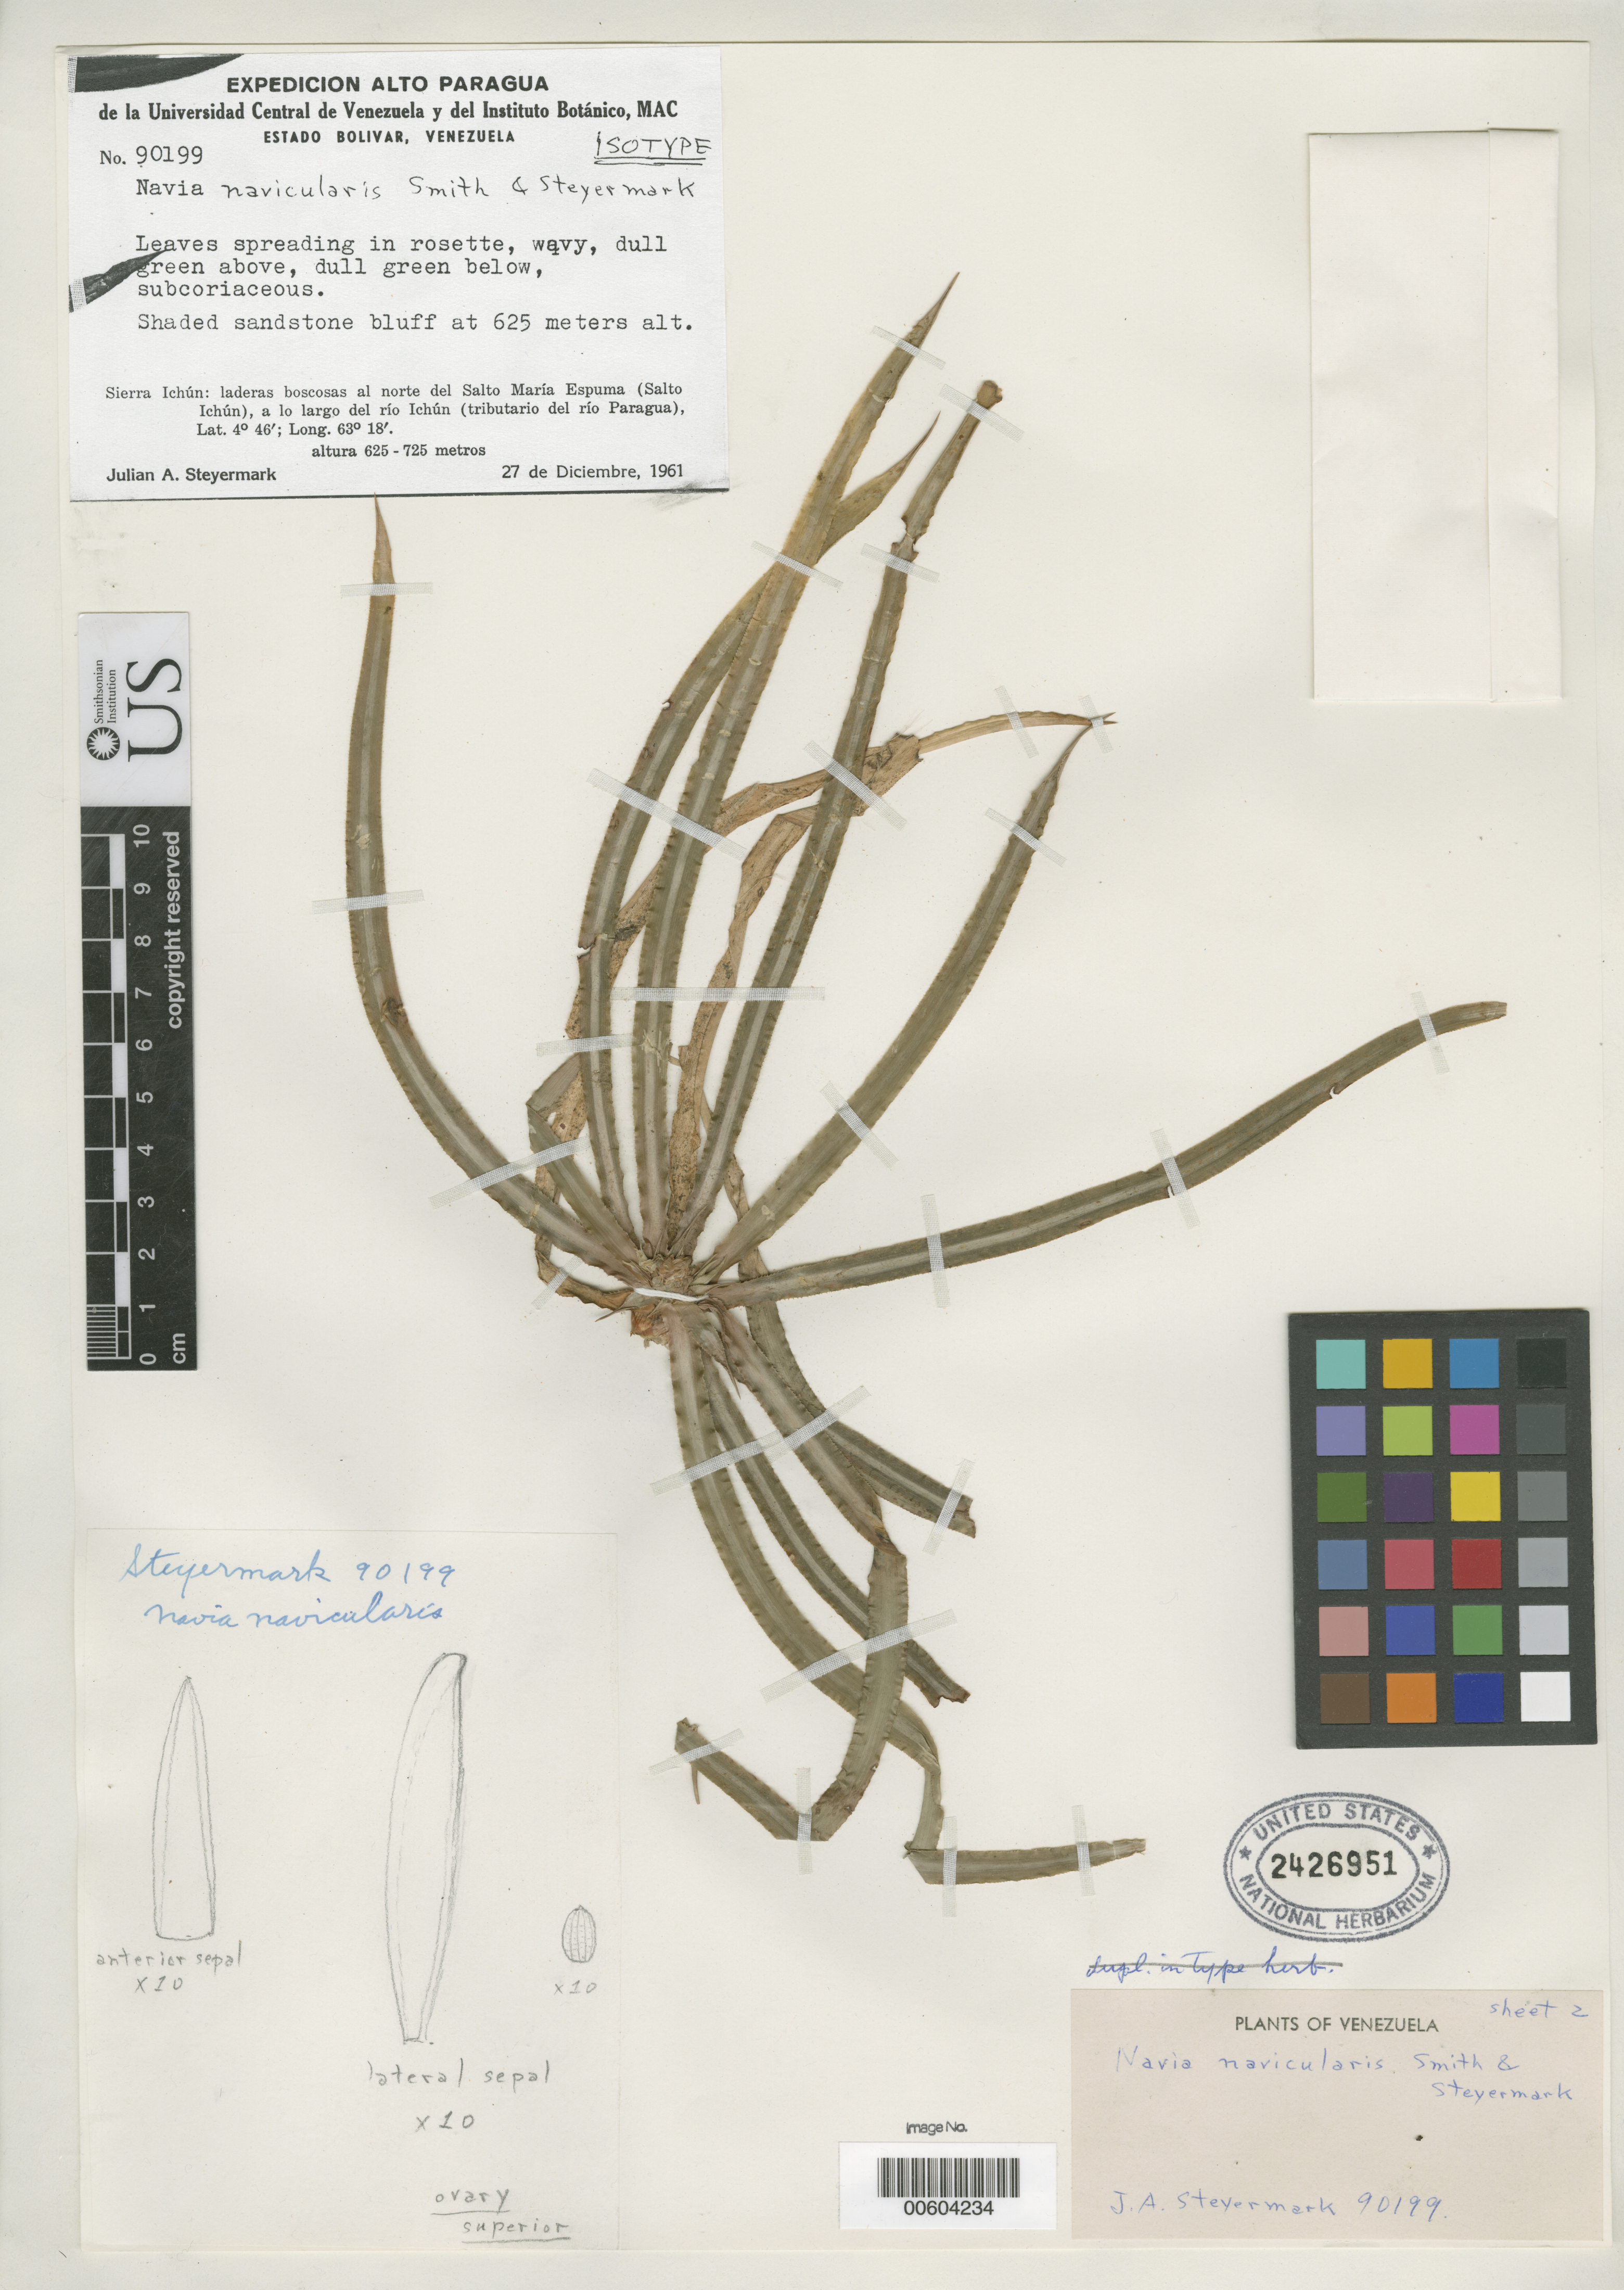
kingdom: Plantae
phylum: Tracheophyta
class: Liliopsida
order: Poales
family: Bromeliaceae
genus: Navia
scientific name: Navia navicularis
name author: L.B. Sm. & Steyerm.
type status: Holotype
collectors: J. Steyermark & L. Politi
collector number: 90199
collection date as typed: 27 Dec 1961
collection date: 1961-12-27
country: Venezuela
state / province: Bolivar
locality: Sierra Ichun, north of Salto Maria Espuma.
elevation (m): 625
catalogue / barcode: US 2426951